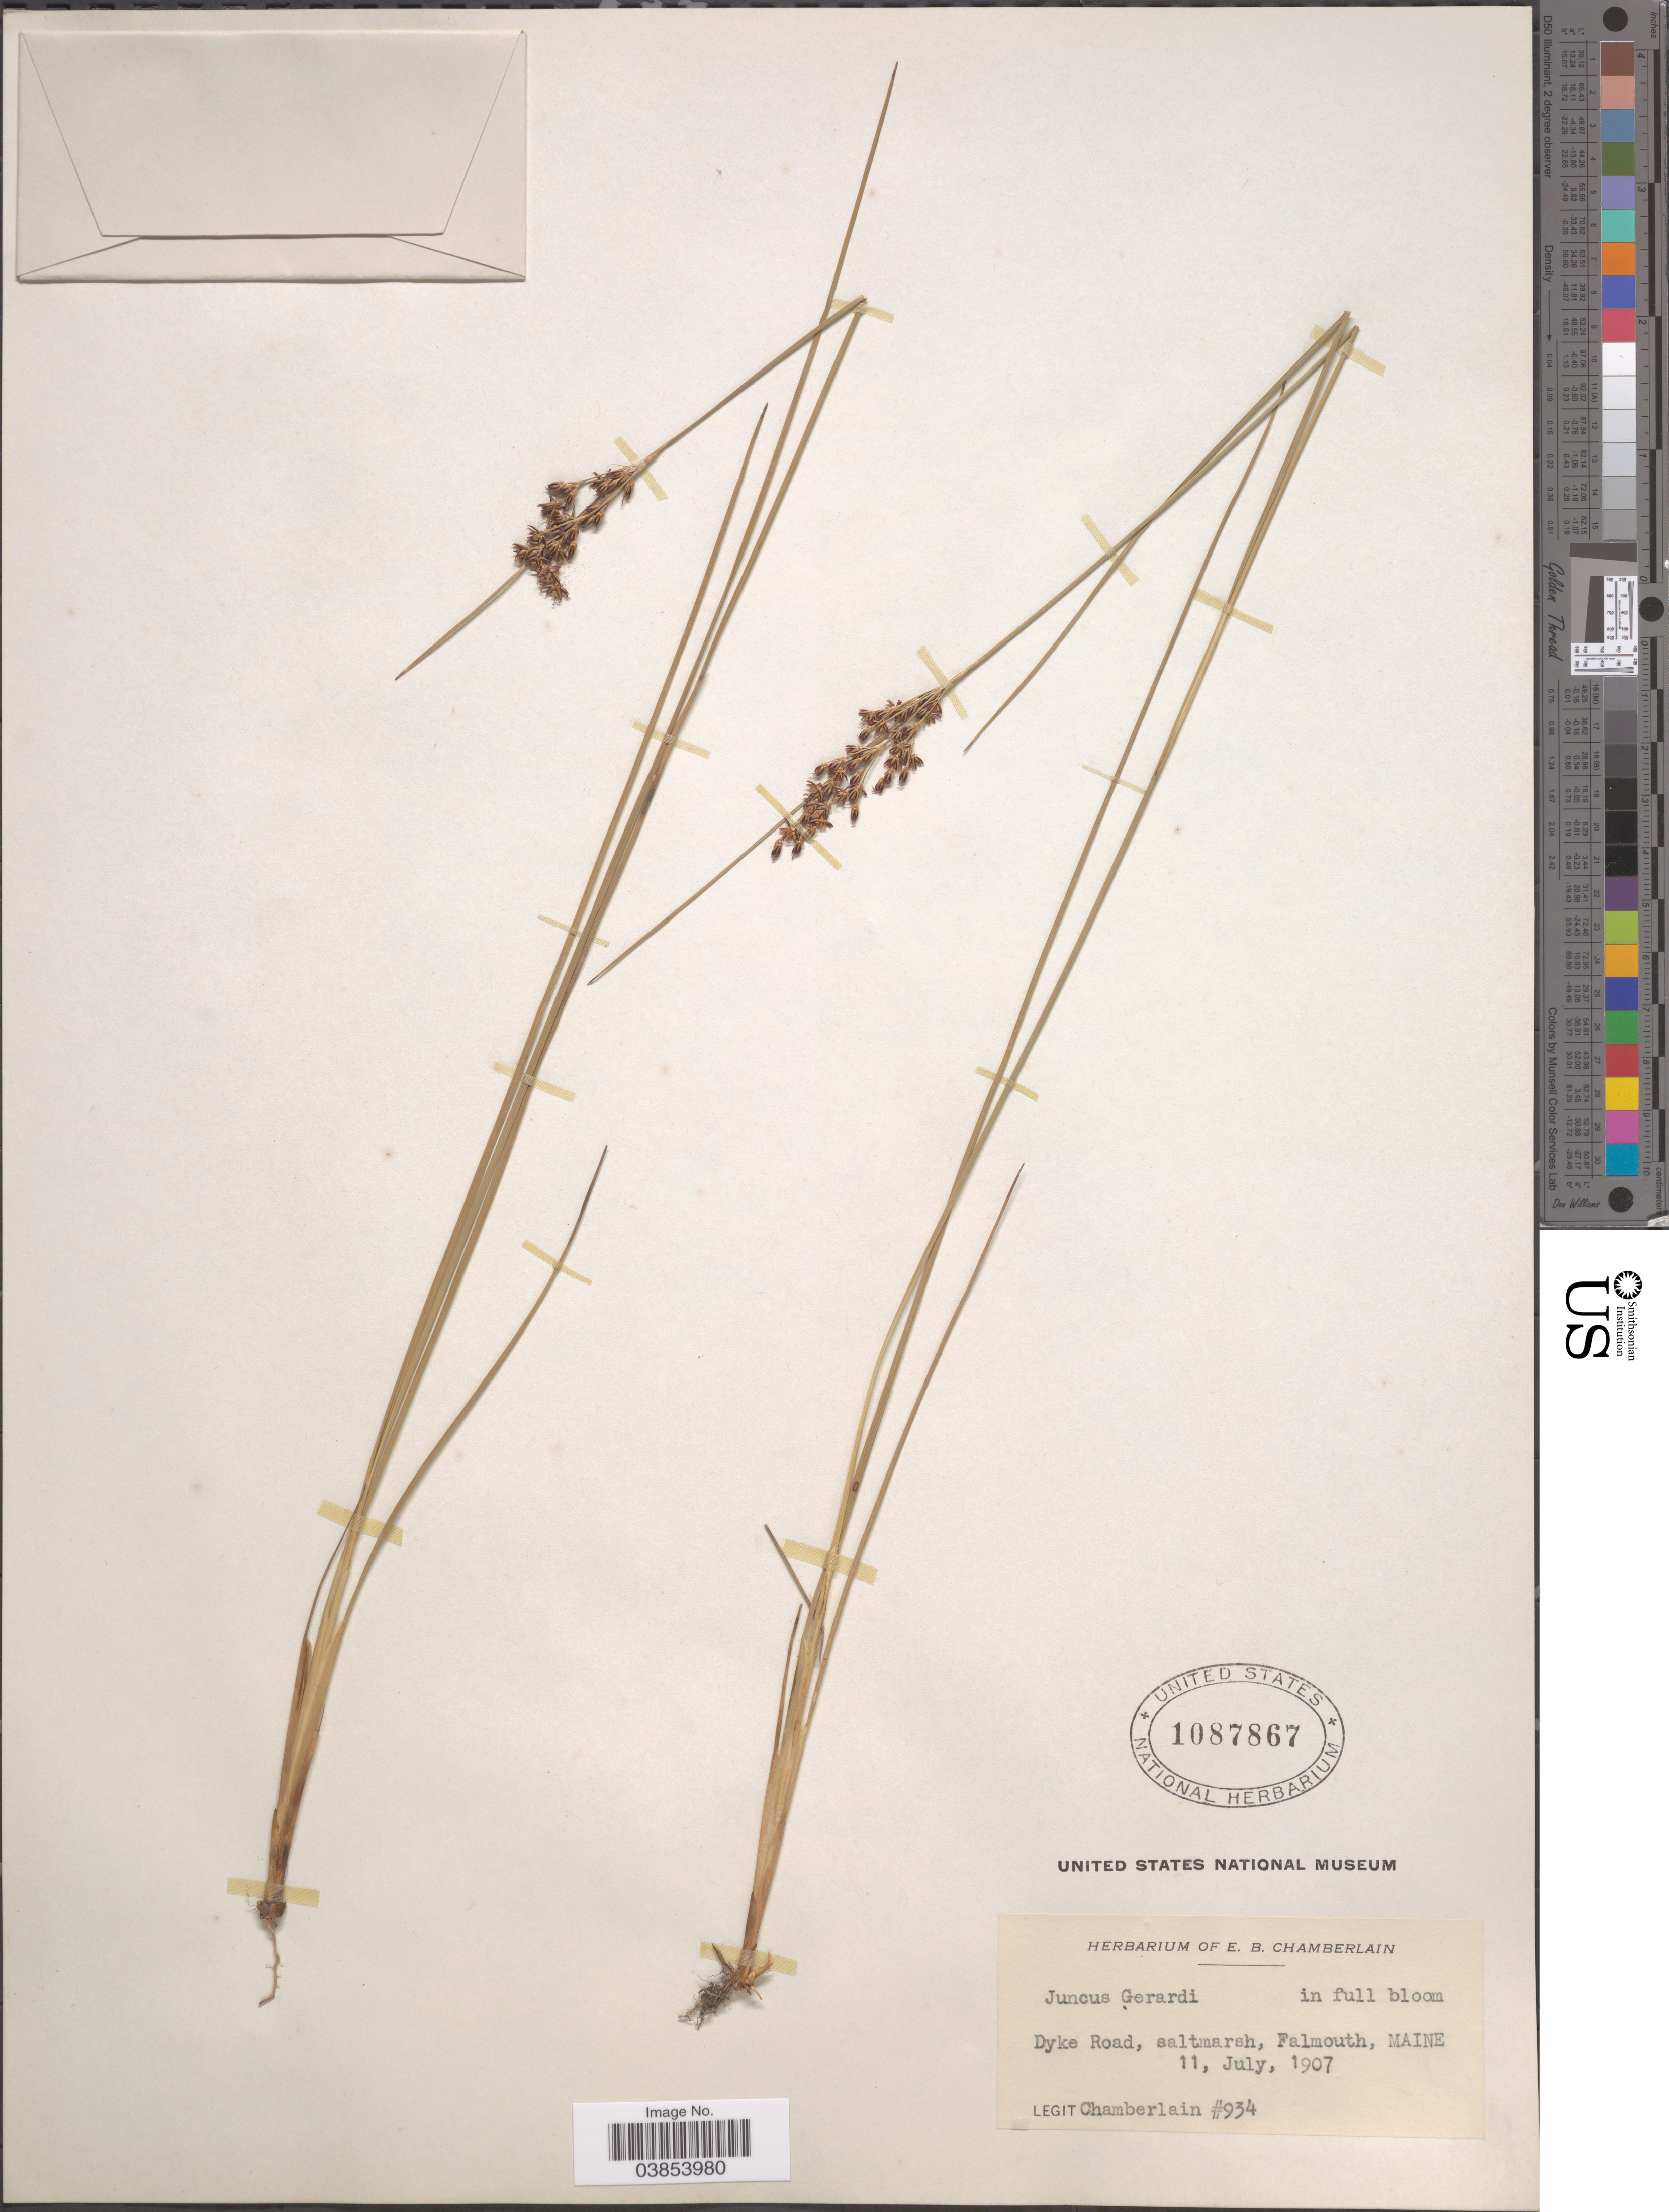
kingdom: Plantae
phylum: Tracheophyta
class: Liliopsida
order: Poales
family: Juncaceae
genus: Juncus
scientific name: Juncus gerardi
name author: Loisel.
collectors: -. Chamberlain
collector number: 934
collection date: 1907-07-11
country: United States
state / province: Maine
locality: Dyke Road, saltmarsh, Falmouth.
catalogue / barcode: US 1087867